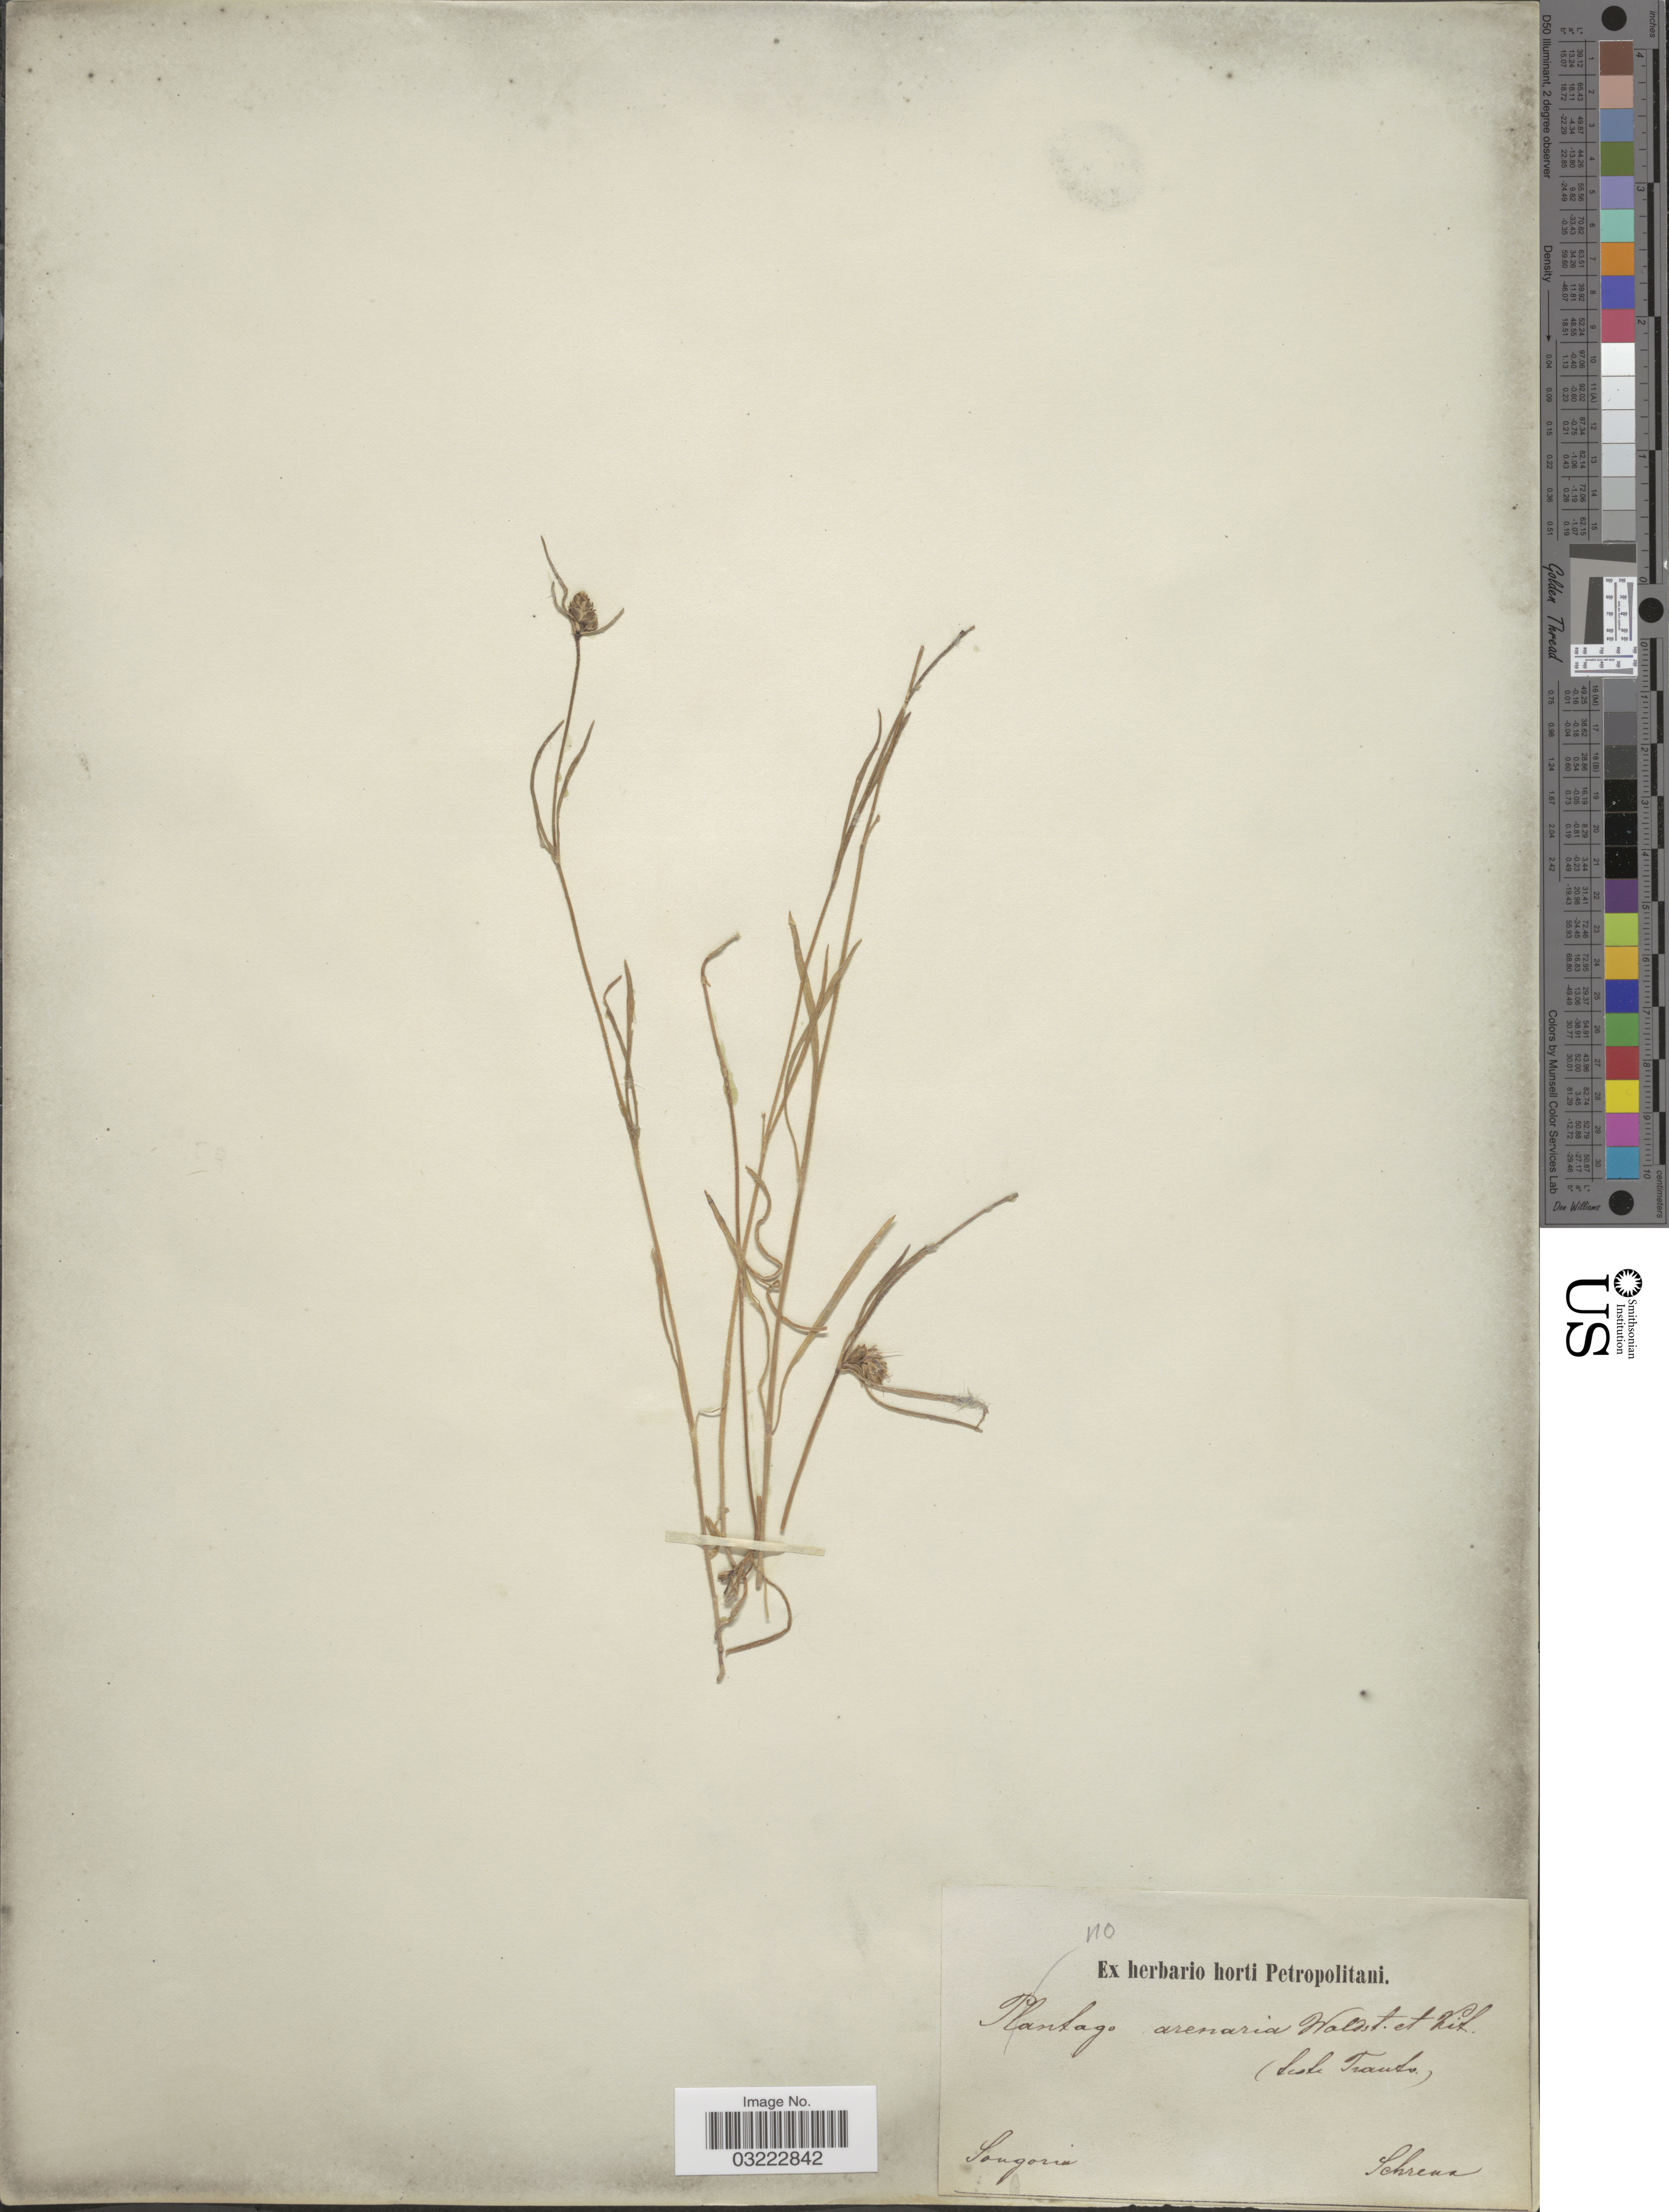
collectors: A.G. Schrenk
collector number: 110?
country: Kazakhstan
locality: Songoria.